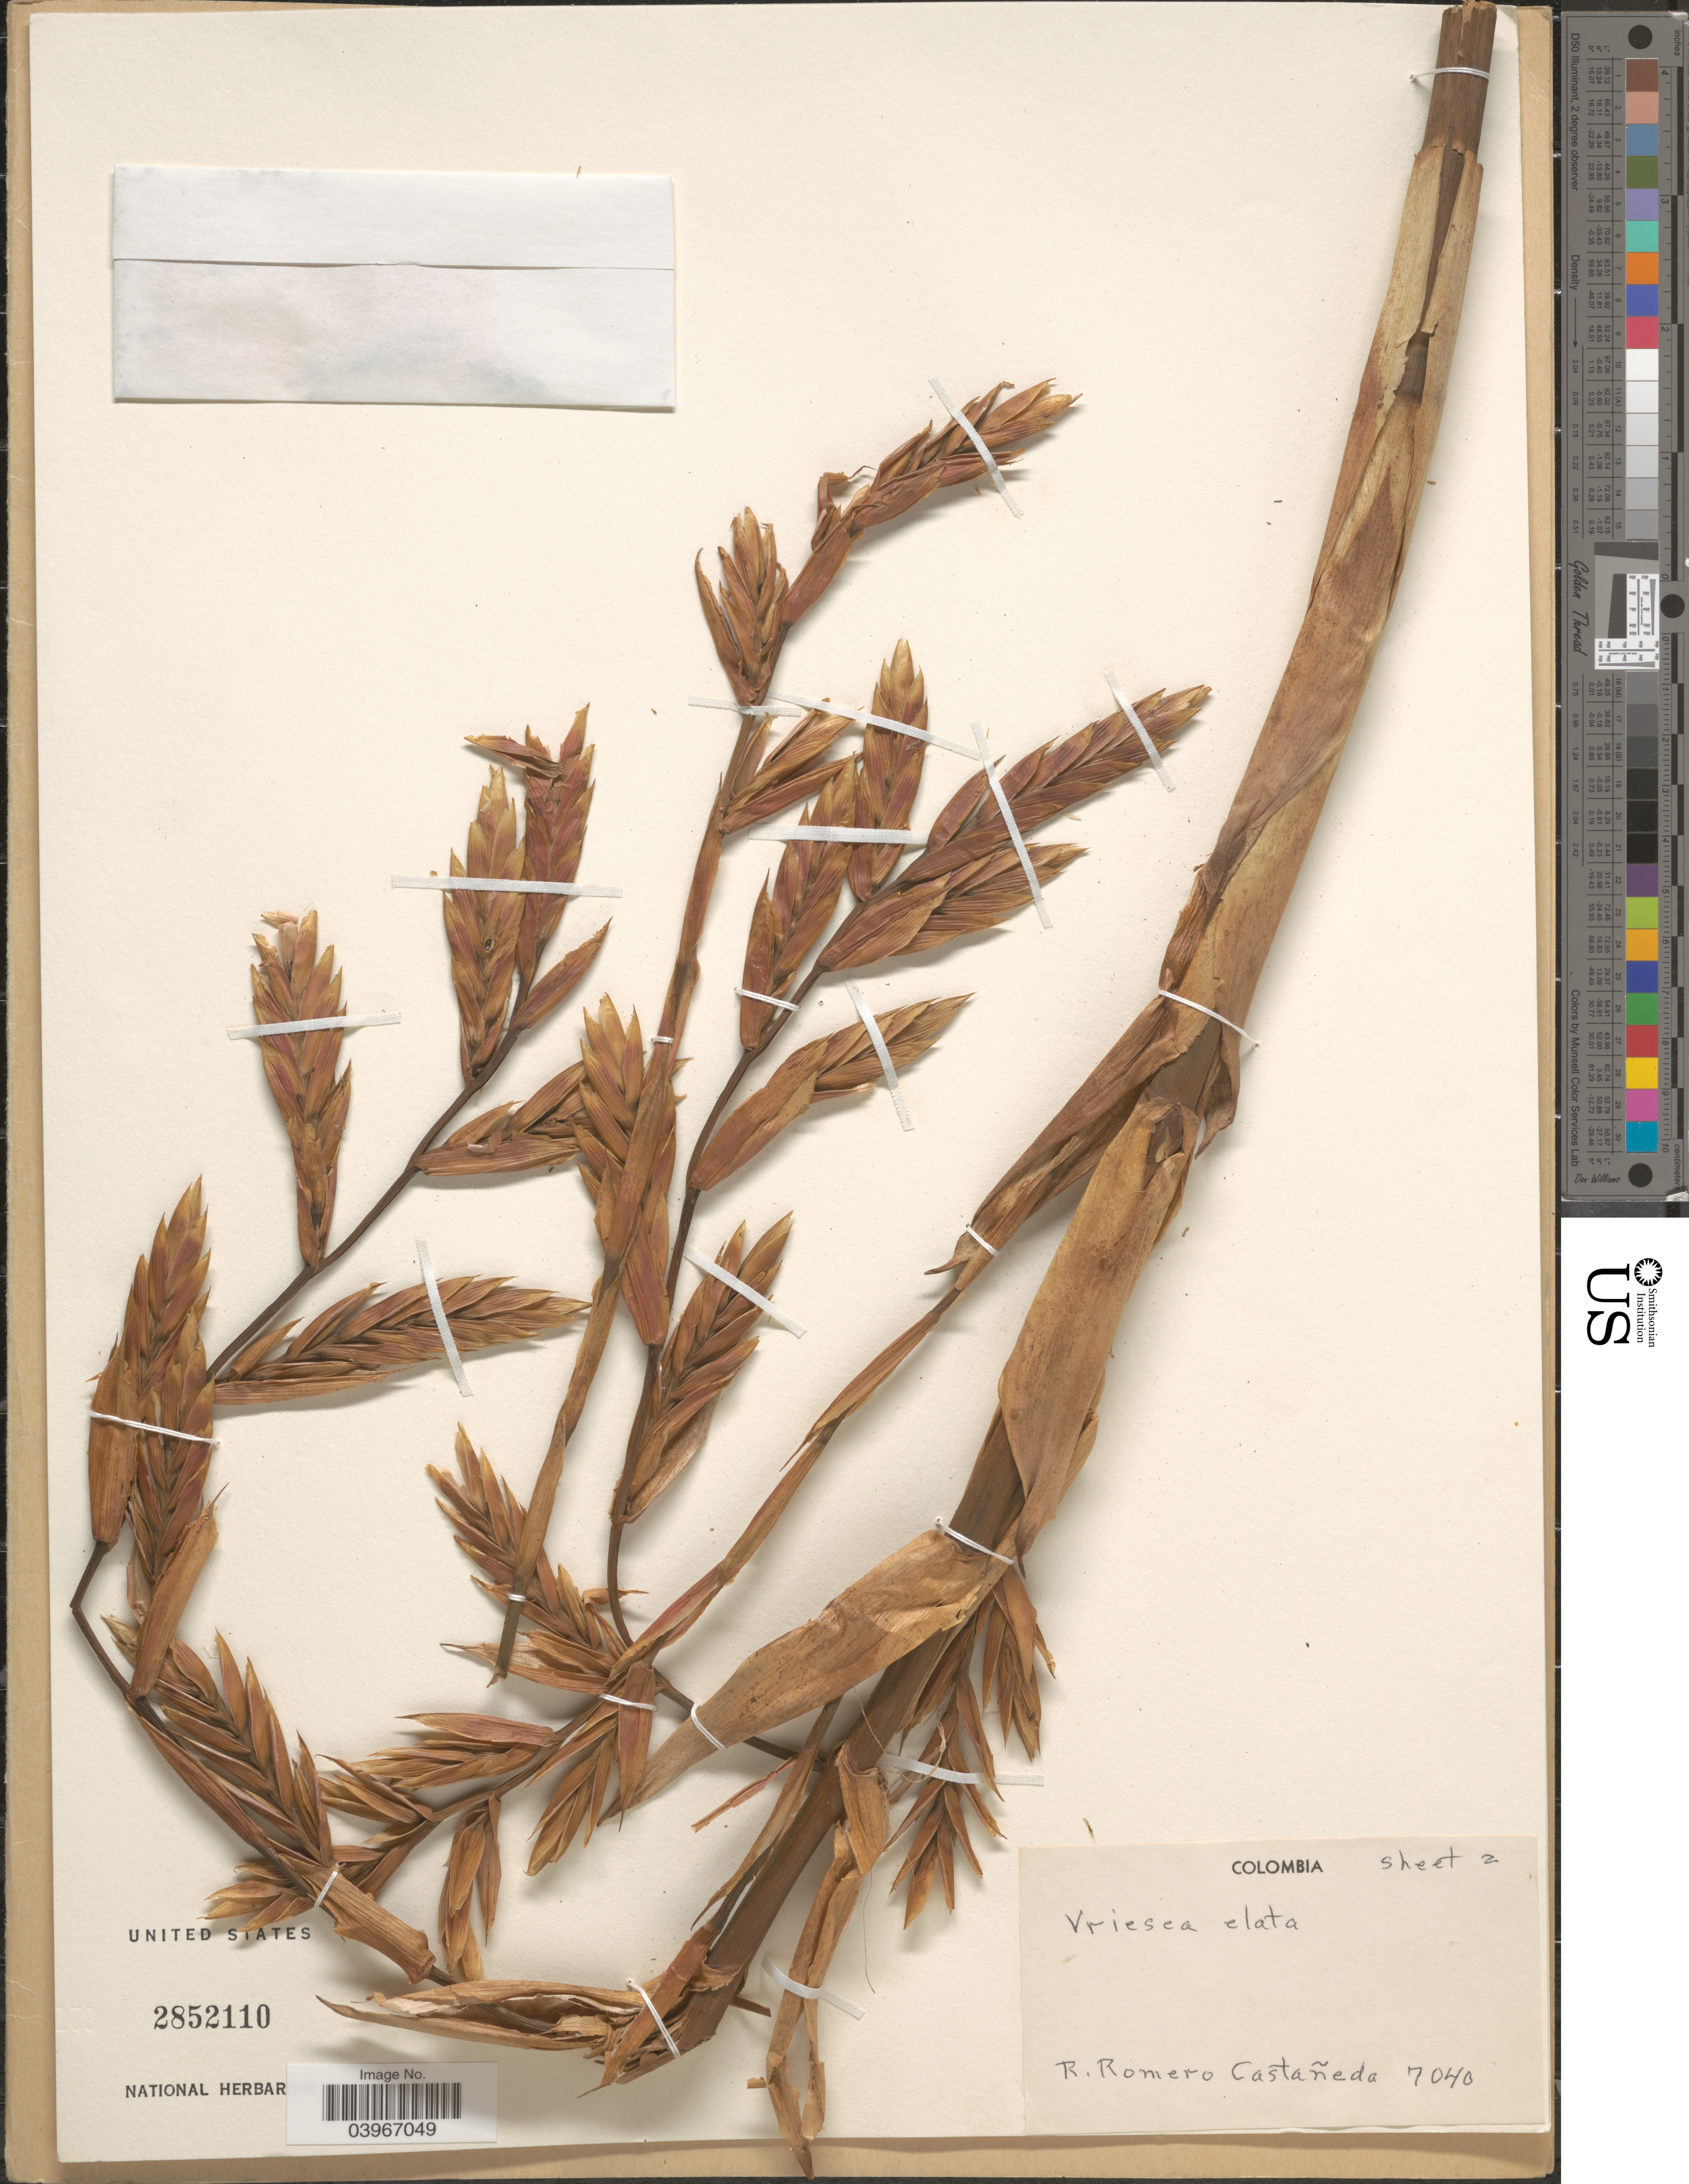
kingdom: Plantae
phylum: Tracheophyta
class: Liliopsida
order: Poales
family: Bromeliaceae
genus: Vriesea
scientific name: Vriesea elata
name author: (Baker) L.B. Sm.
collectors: R. Romero Castañeda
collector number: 7040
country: Colombia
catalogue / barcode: US 2852110